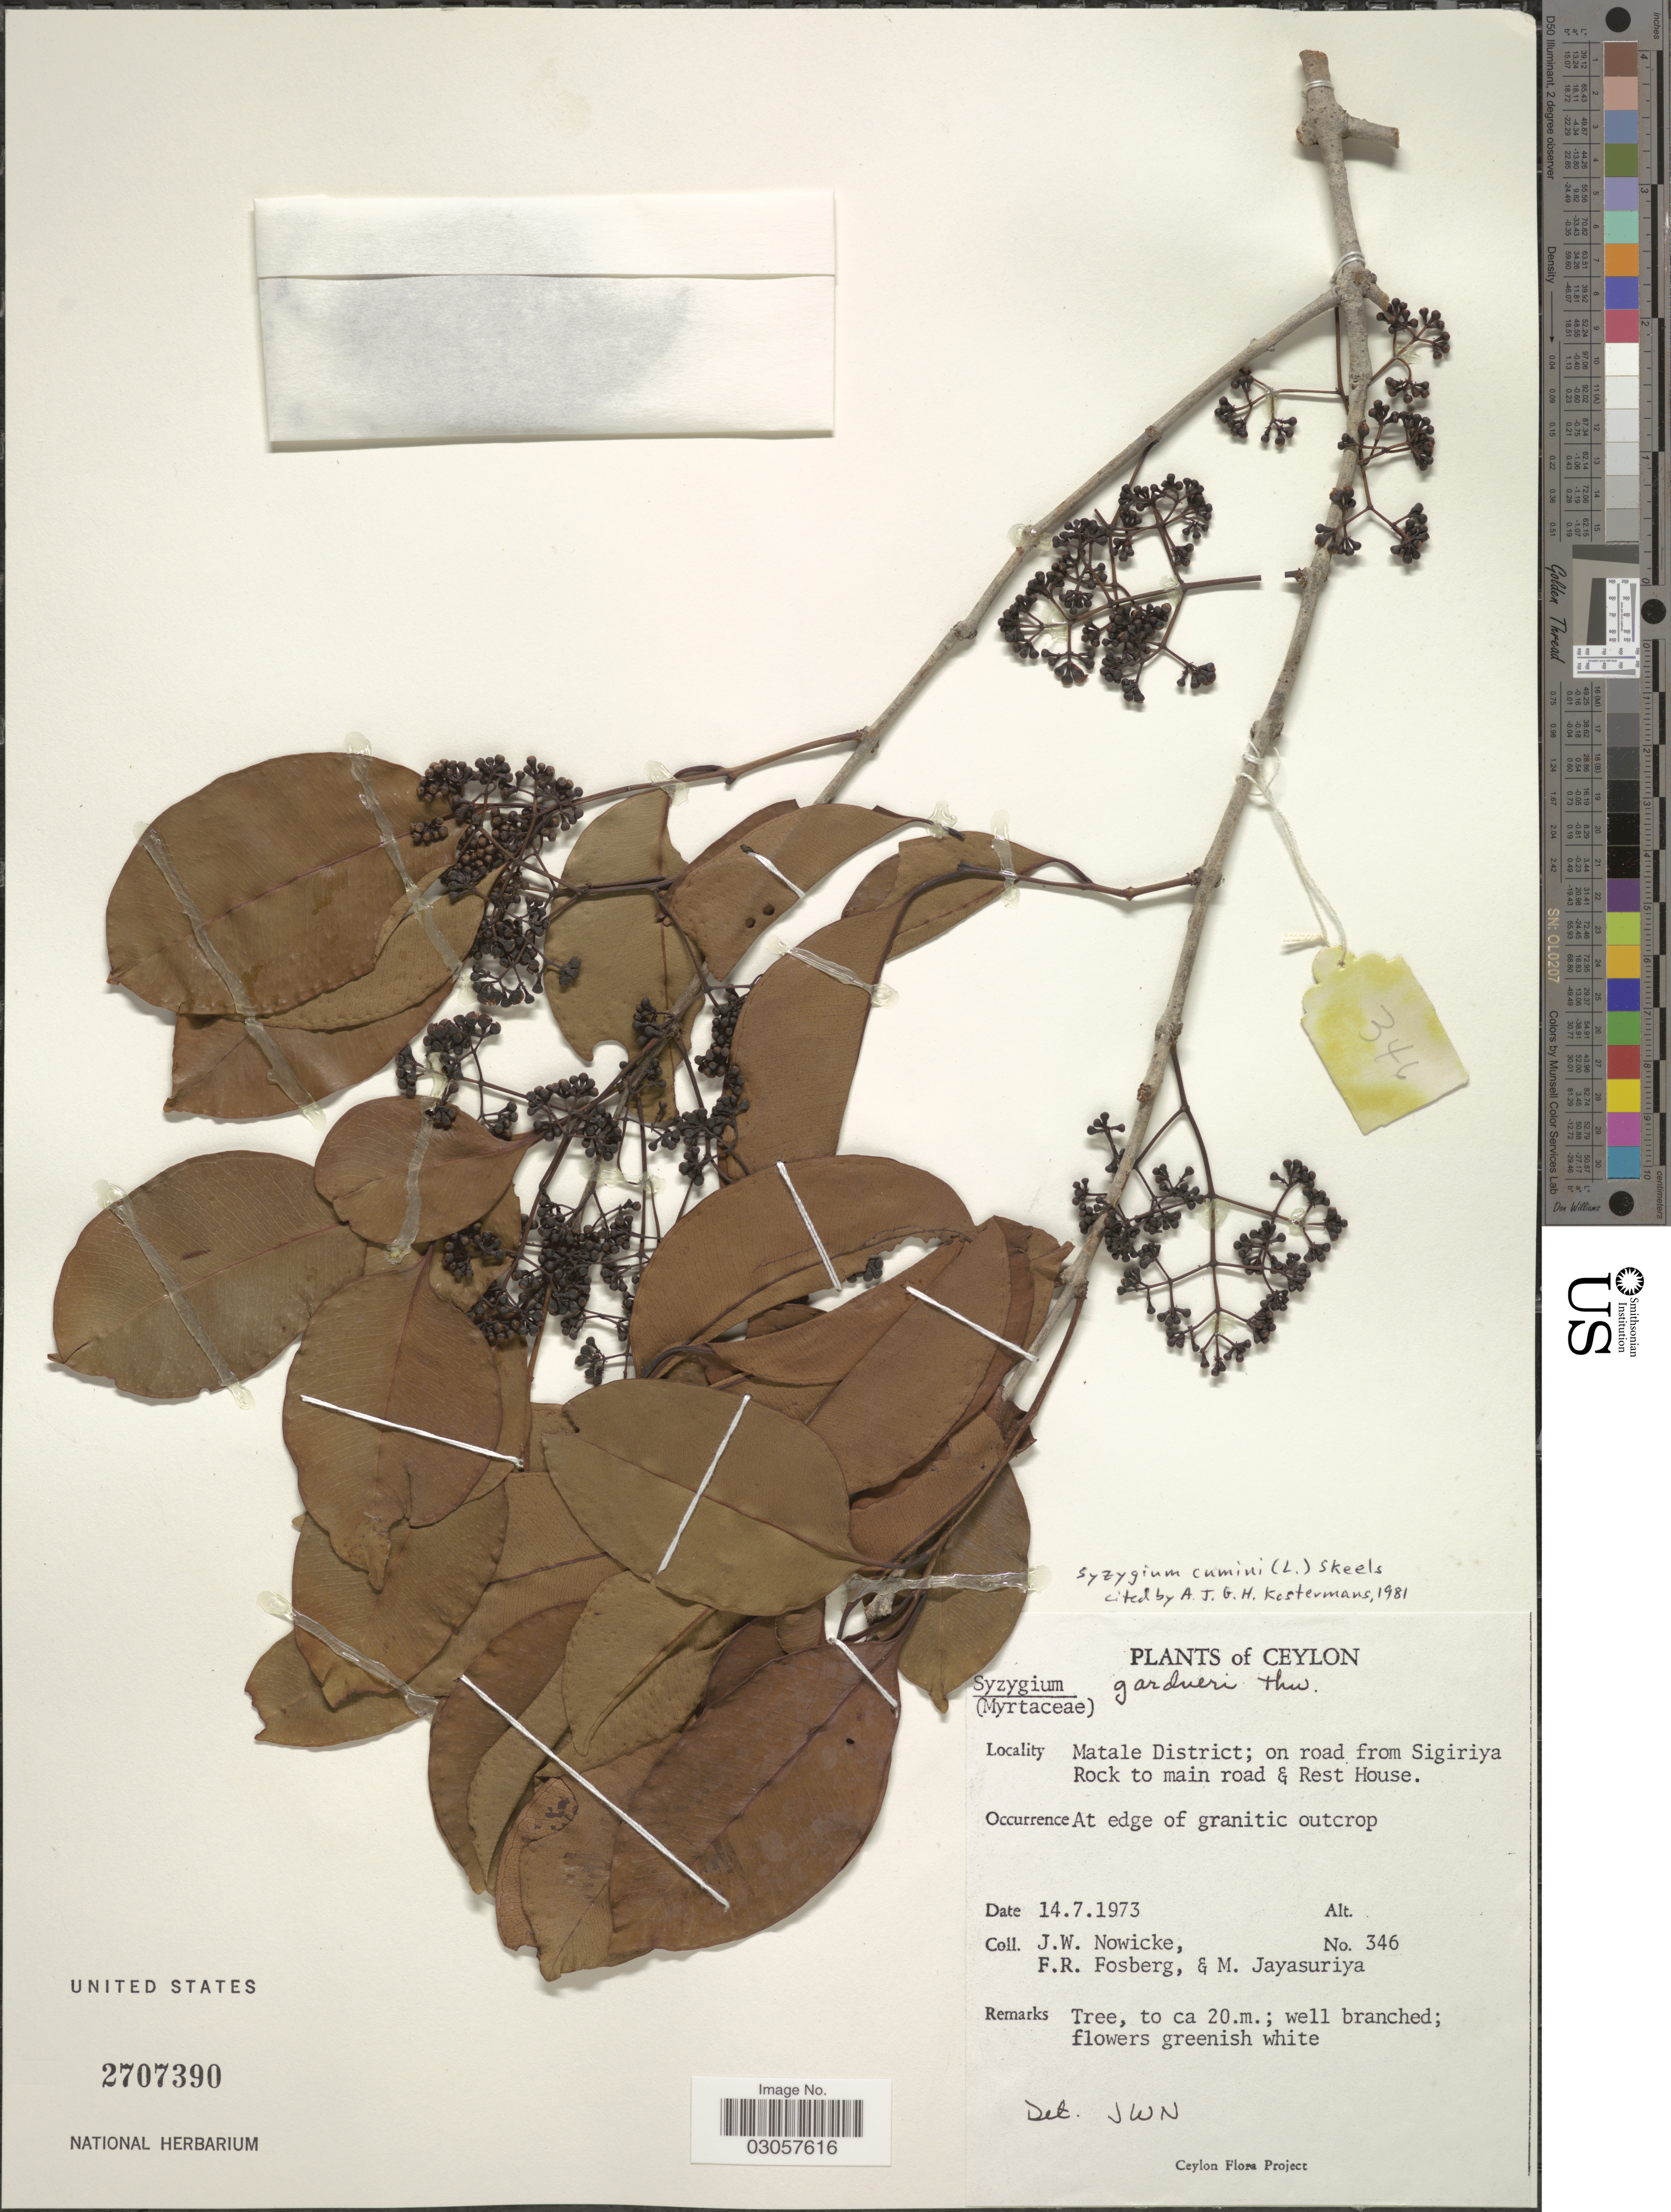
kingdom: Plantae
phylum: Tracheophyta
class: Magnoliopsida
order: Myrtales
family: Myrtaceae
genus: Syzygium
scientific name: Syzygium cumini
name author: (L.) Skeels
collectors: J. W. Nowicke, F. R. Fosberg & M. Jayasuriya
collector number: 346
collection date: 1973-07-14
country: Sri Lanka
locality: Ceylon. Matale District; on road from Sigiriya Rock to main road & Rest House.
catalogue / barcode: US 2707390